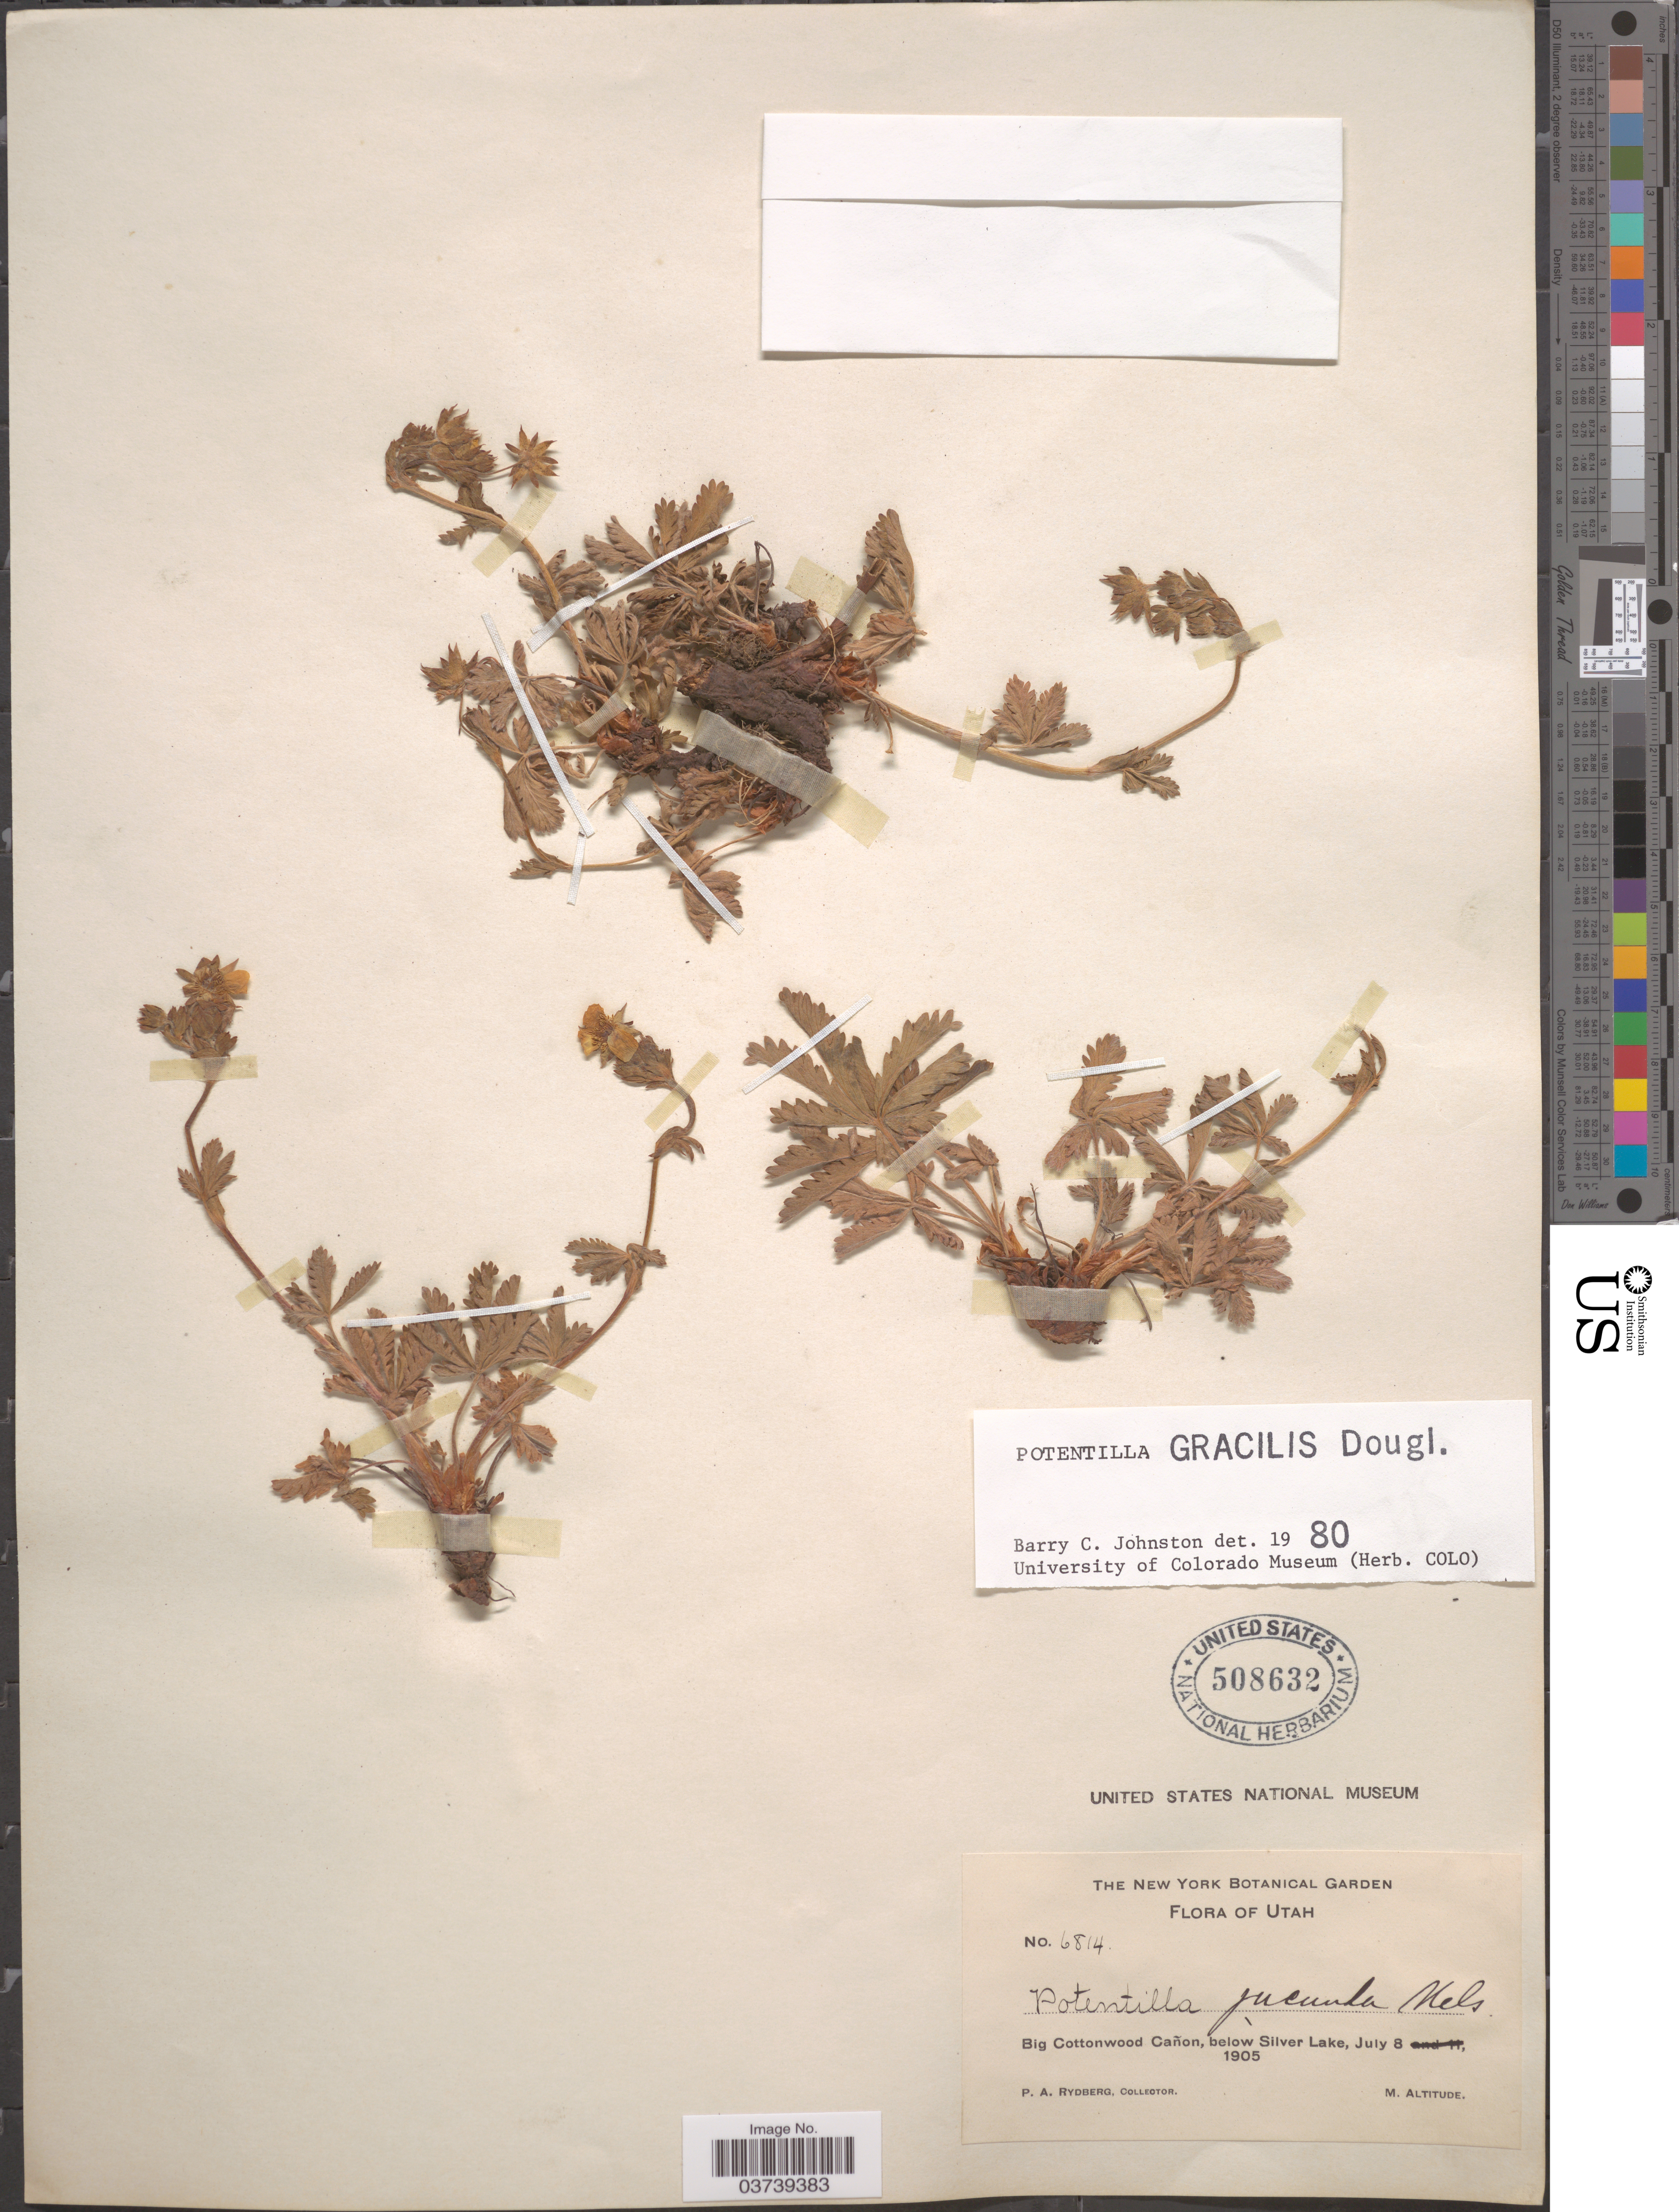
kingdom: Plantae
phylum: Tracheophyta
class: Magnoliopsida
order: Rosales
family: Rosaceae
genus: Potentilla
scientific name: Potentilla gracilis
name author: Douglas ex Hook.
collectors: P. A. Rydberg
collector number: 6814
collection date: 1905-07-08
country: United States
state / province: Utah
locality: Big Cottonwood Cañon, below Silver Lake.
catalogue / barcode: US 508632